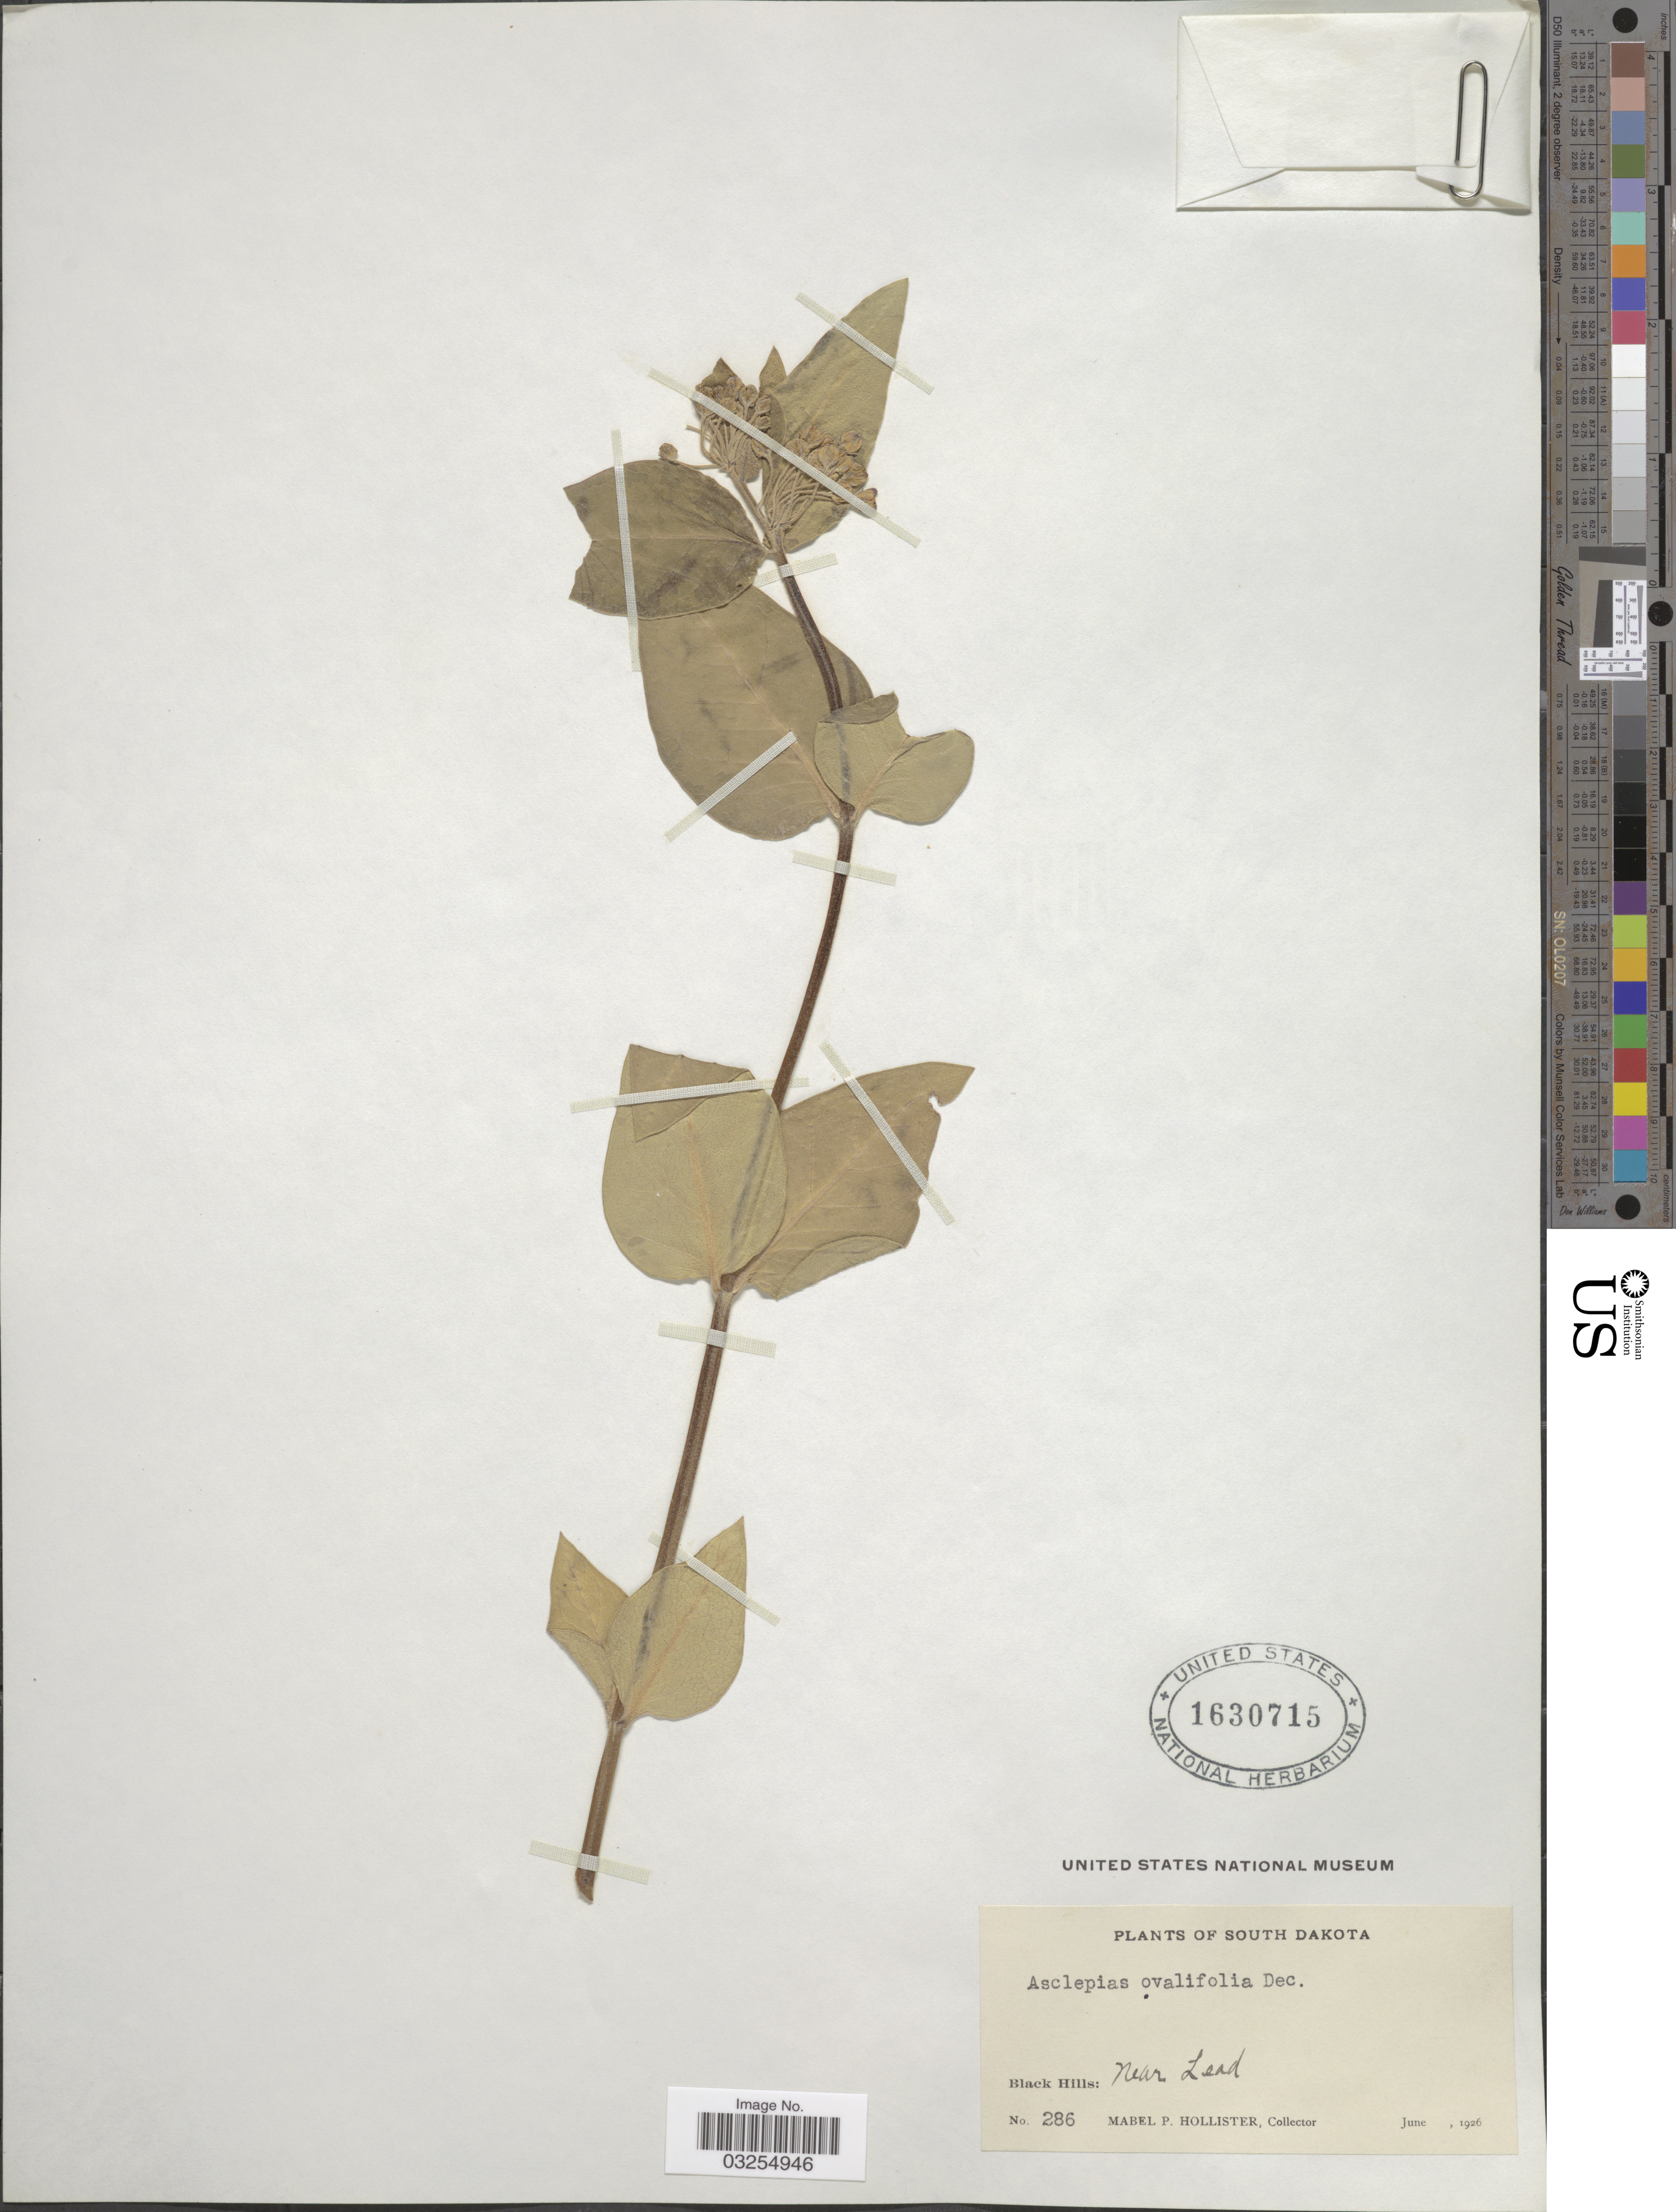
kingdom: Plantae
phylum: Tracheophyta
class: Magnoliopsida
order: Gentianales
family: Apocynaceae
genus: Asclepias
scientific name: Asclepias ovalifolia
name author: Decne.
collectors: M. Hollister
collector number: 286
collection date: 1926-06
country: United States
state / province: South Dakota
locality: Black Hills: Near Lead.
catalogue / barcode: US 1630715